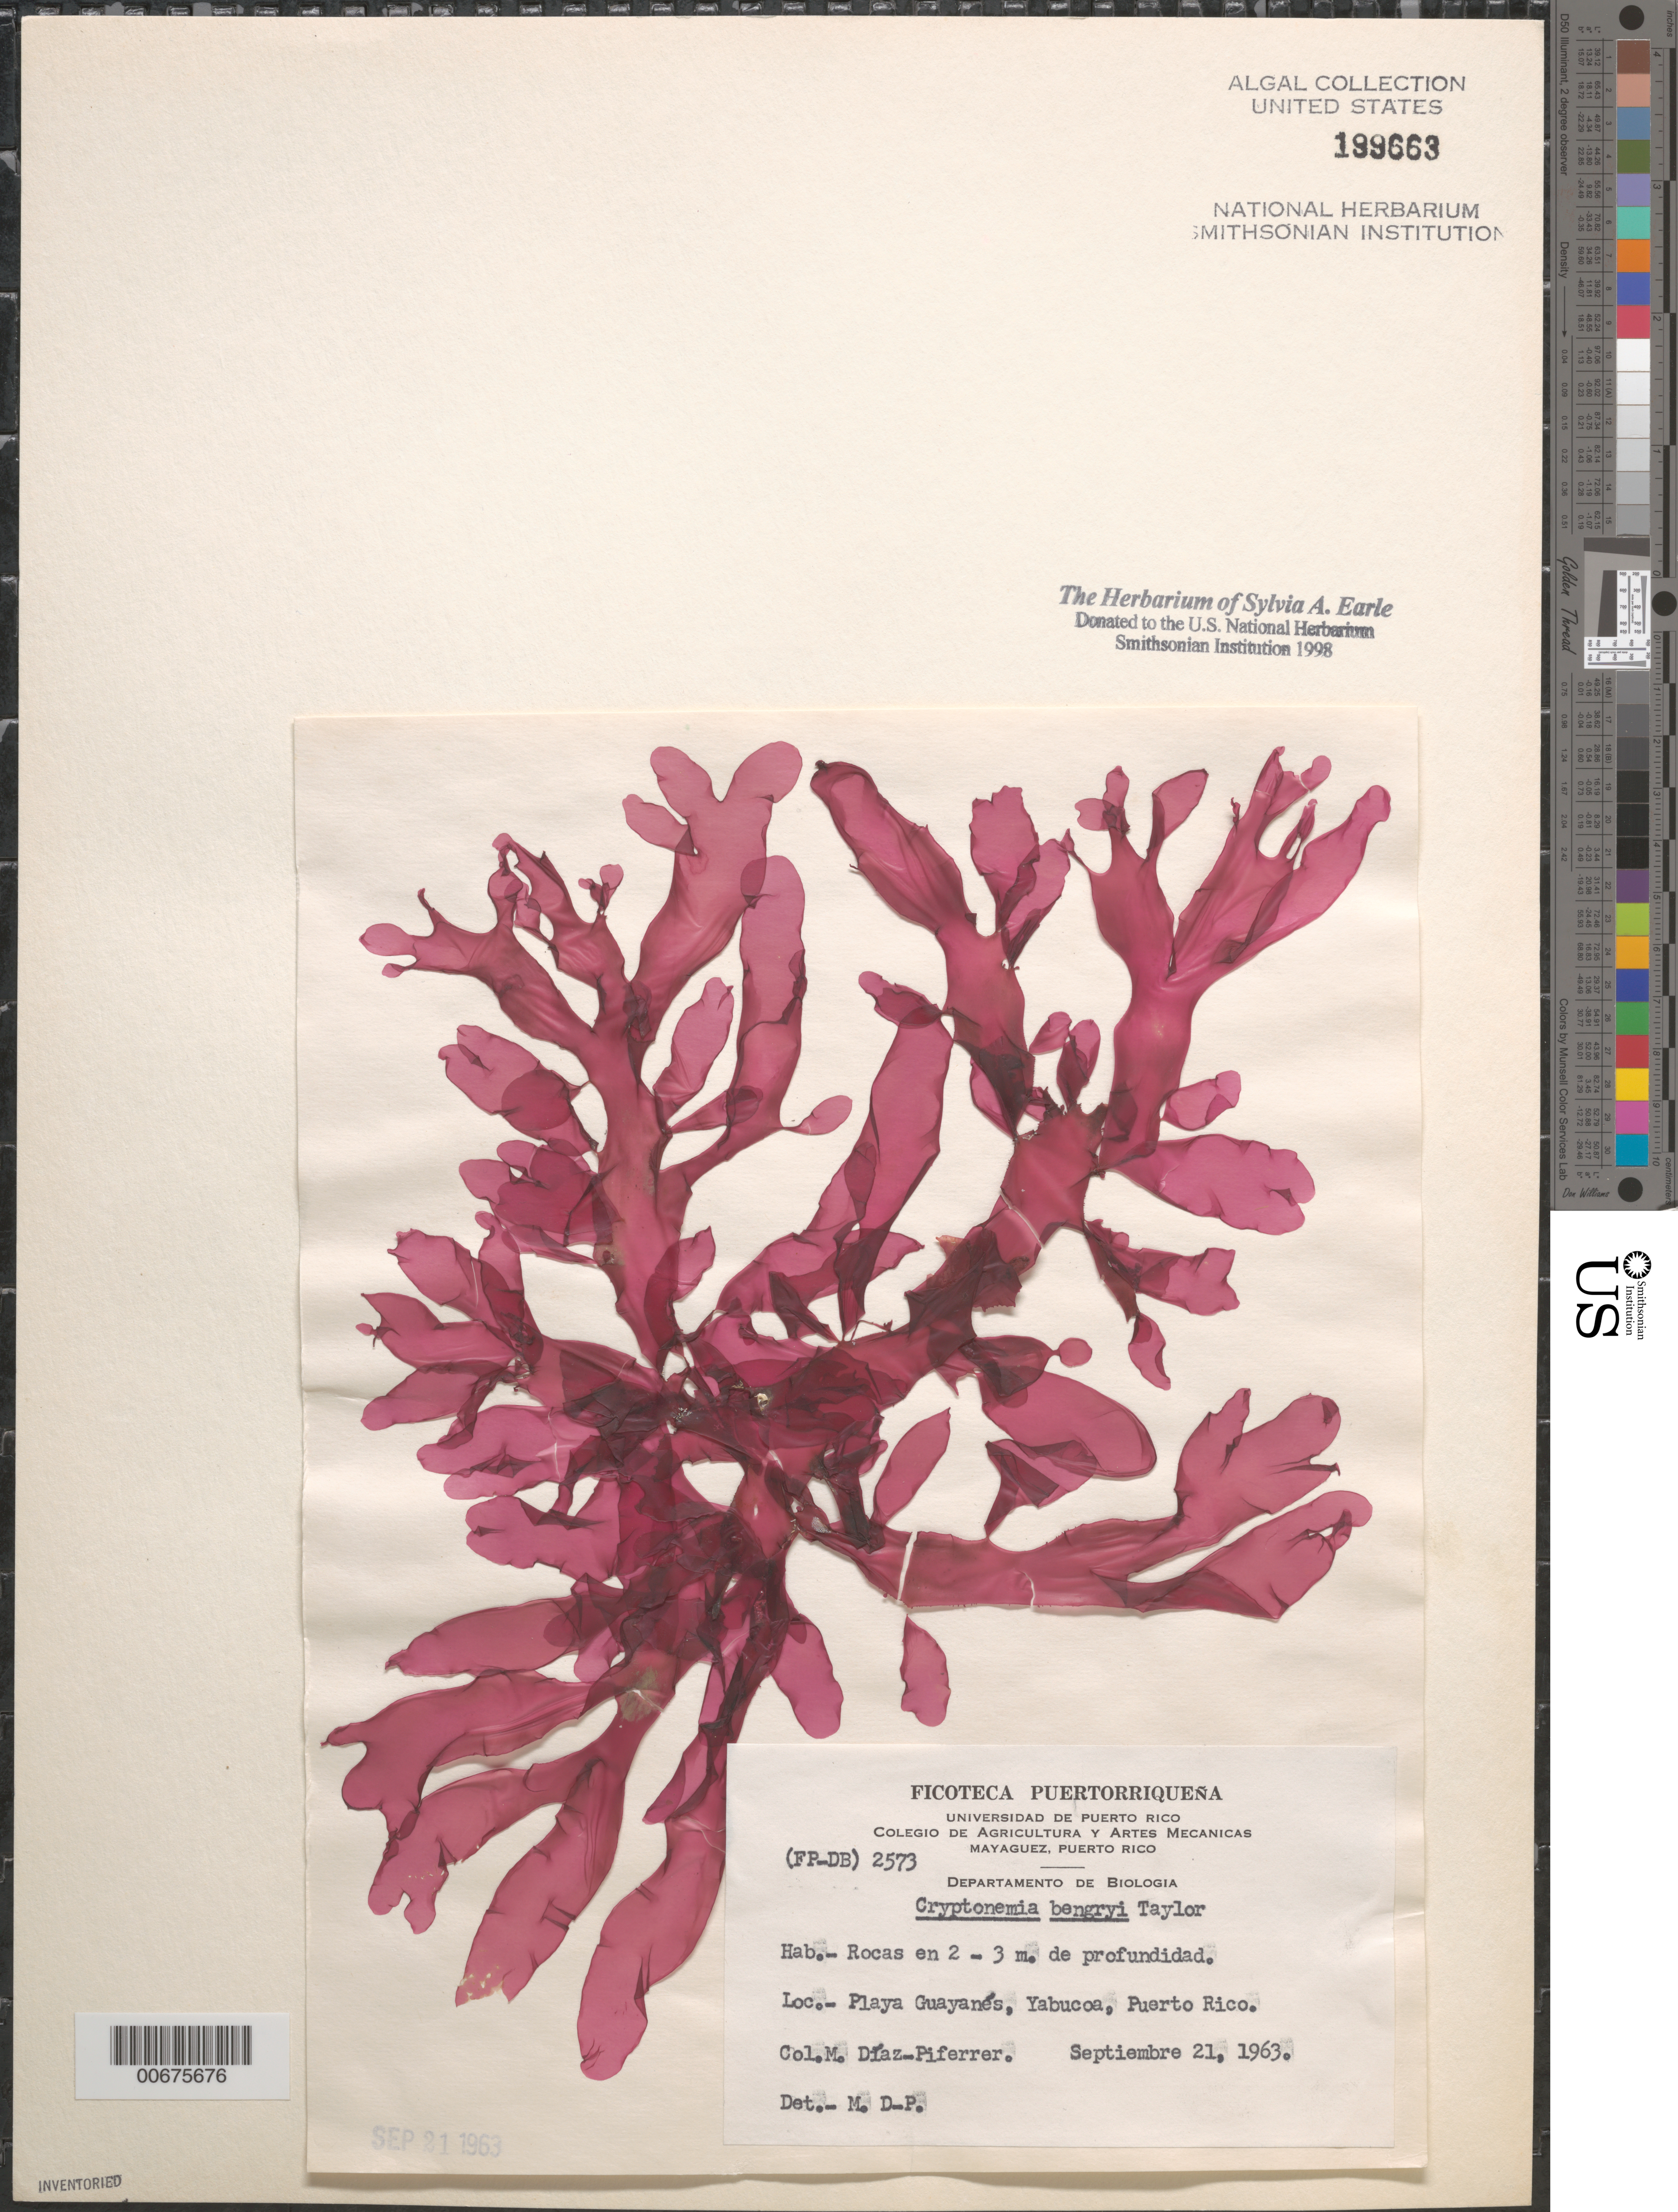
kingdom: Plantae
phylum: Rhodophyta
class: Florideophyceae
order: Halymeniales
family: Halymeniaceae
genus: Cryptonemia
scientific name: Cryptonemia bengryi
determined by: Diaz-Piferrer, M.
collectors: M. Diaz-Piferrer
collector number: (fp-db) 2573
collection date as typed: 21 Sep 1963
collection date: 1963-09-21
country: Puerto Rico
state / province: Yabucoa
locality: Playa Guayanes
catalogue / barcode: US 199663